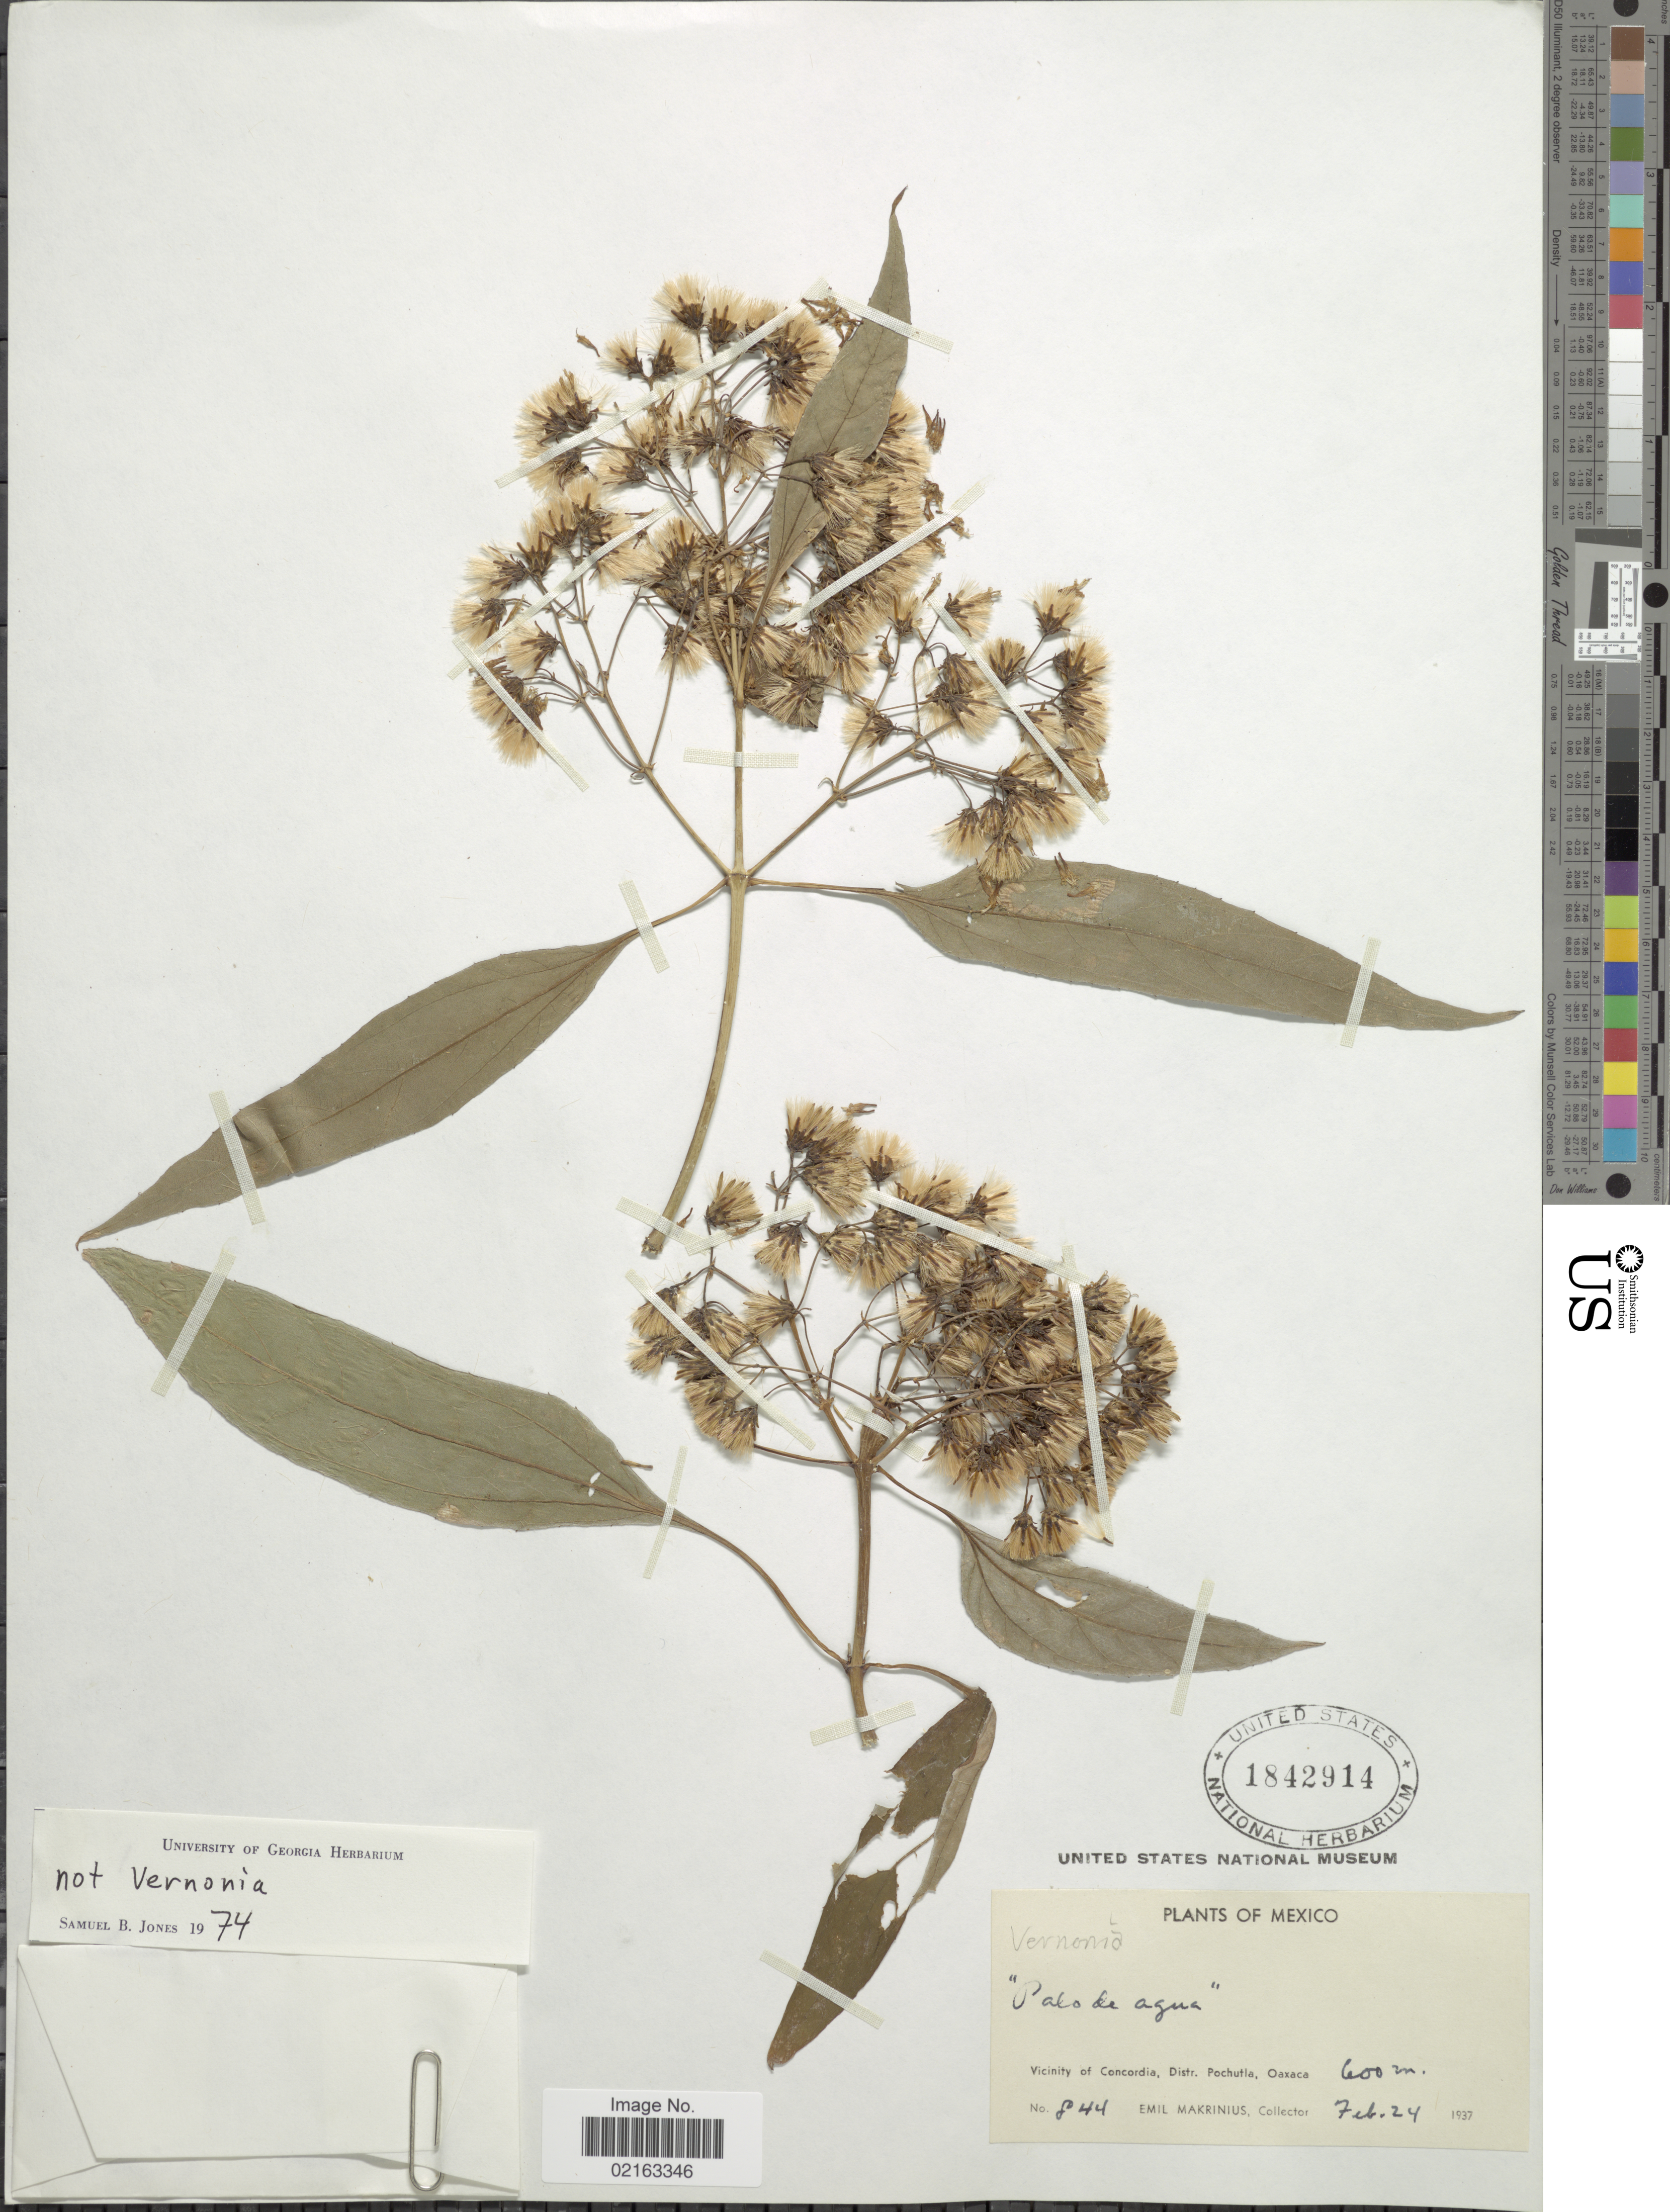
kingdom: Plantae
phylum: Tracheophyta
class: Magnoliopsida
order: Asterales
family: Asteraceae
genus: Sinclairia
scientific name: Sinclairia glabra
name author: (Hemsl.) Rydb.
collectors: E. Makrinius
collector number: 844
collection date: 1937-02-24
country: Mexico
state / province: Oaxaca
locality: Vicinity of Concordia, Distr. Pochutla, Oaxaca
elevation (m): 600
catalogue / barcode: US 1842914